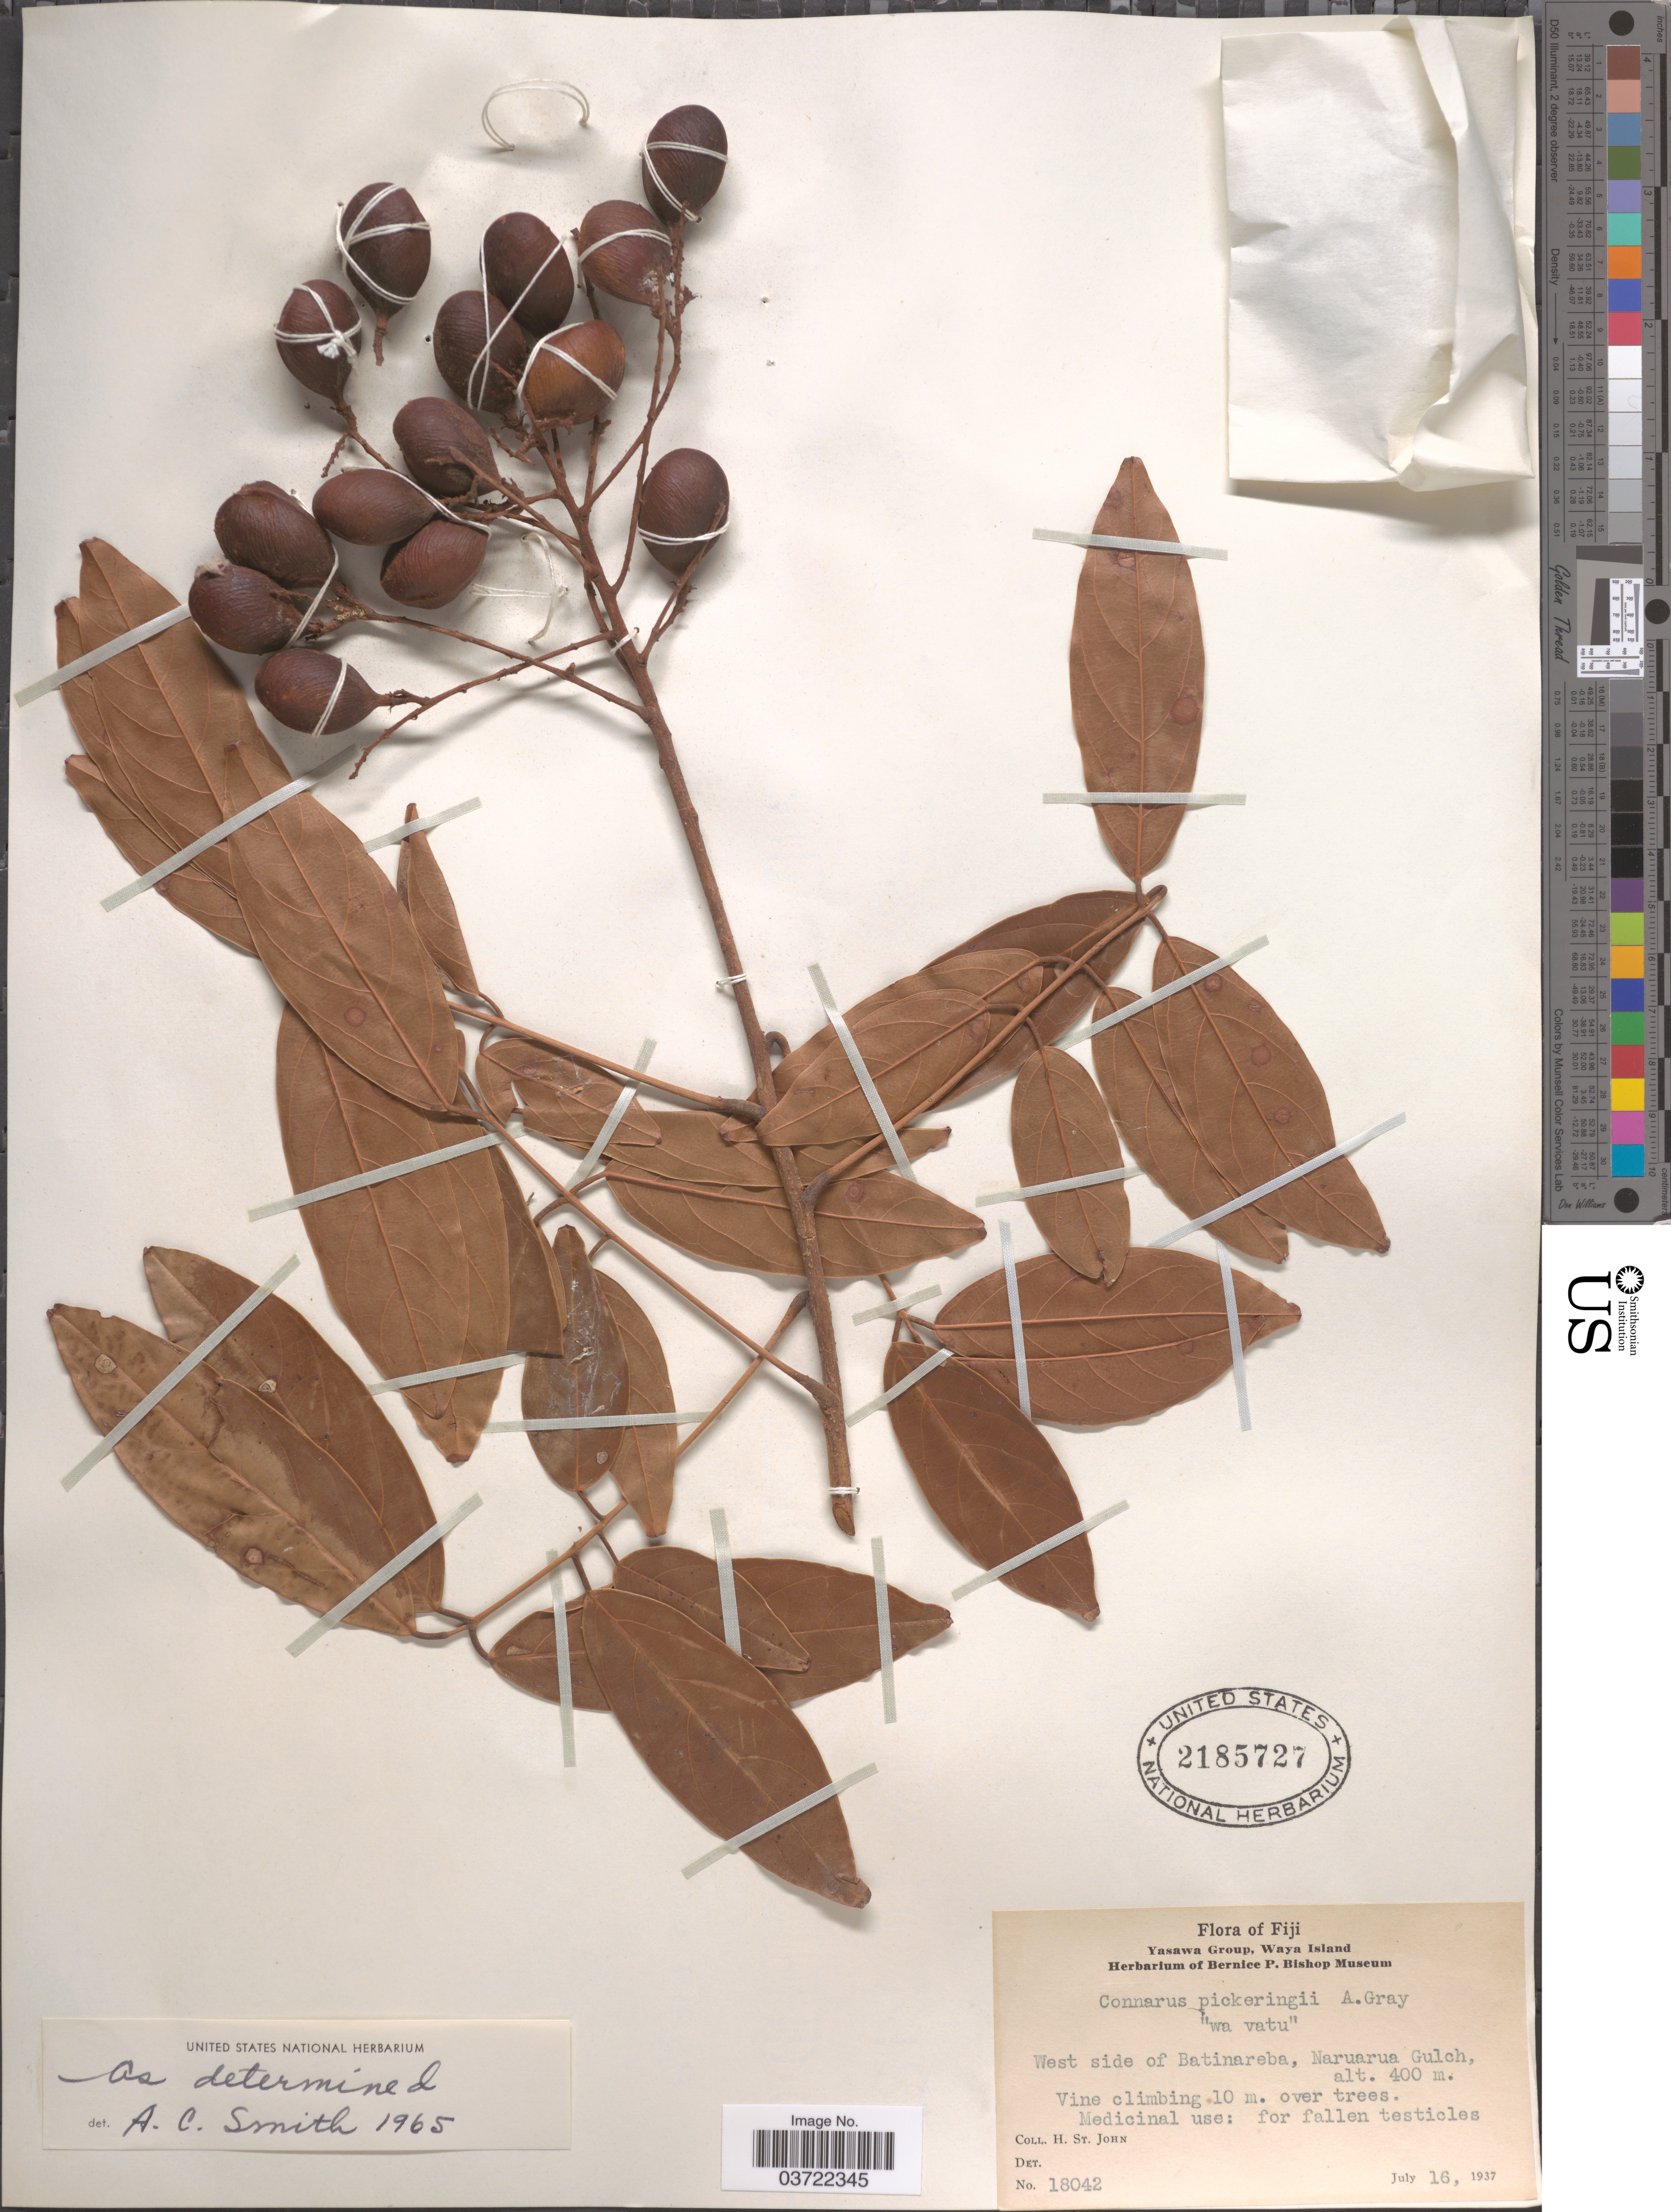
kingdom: Plantae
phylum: Tracheophyta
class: Magnoliopsida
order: Oxalidales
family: Connaraceae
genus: Connarus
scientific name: Connarus pickeringii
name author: A. Gray in Wilkes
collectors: H. St. John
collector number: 18042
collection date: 1937-07-16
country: Fiji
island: Waya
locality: Yasawa Group, Waya Island. West side of Batinareba, Naruarua Gulch.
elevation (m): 400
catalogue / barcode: US 2185727